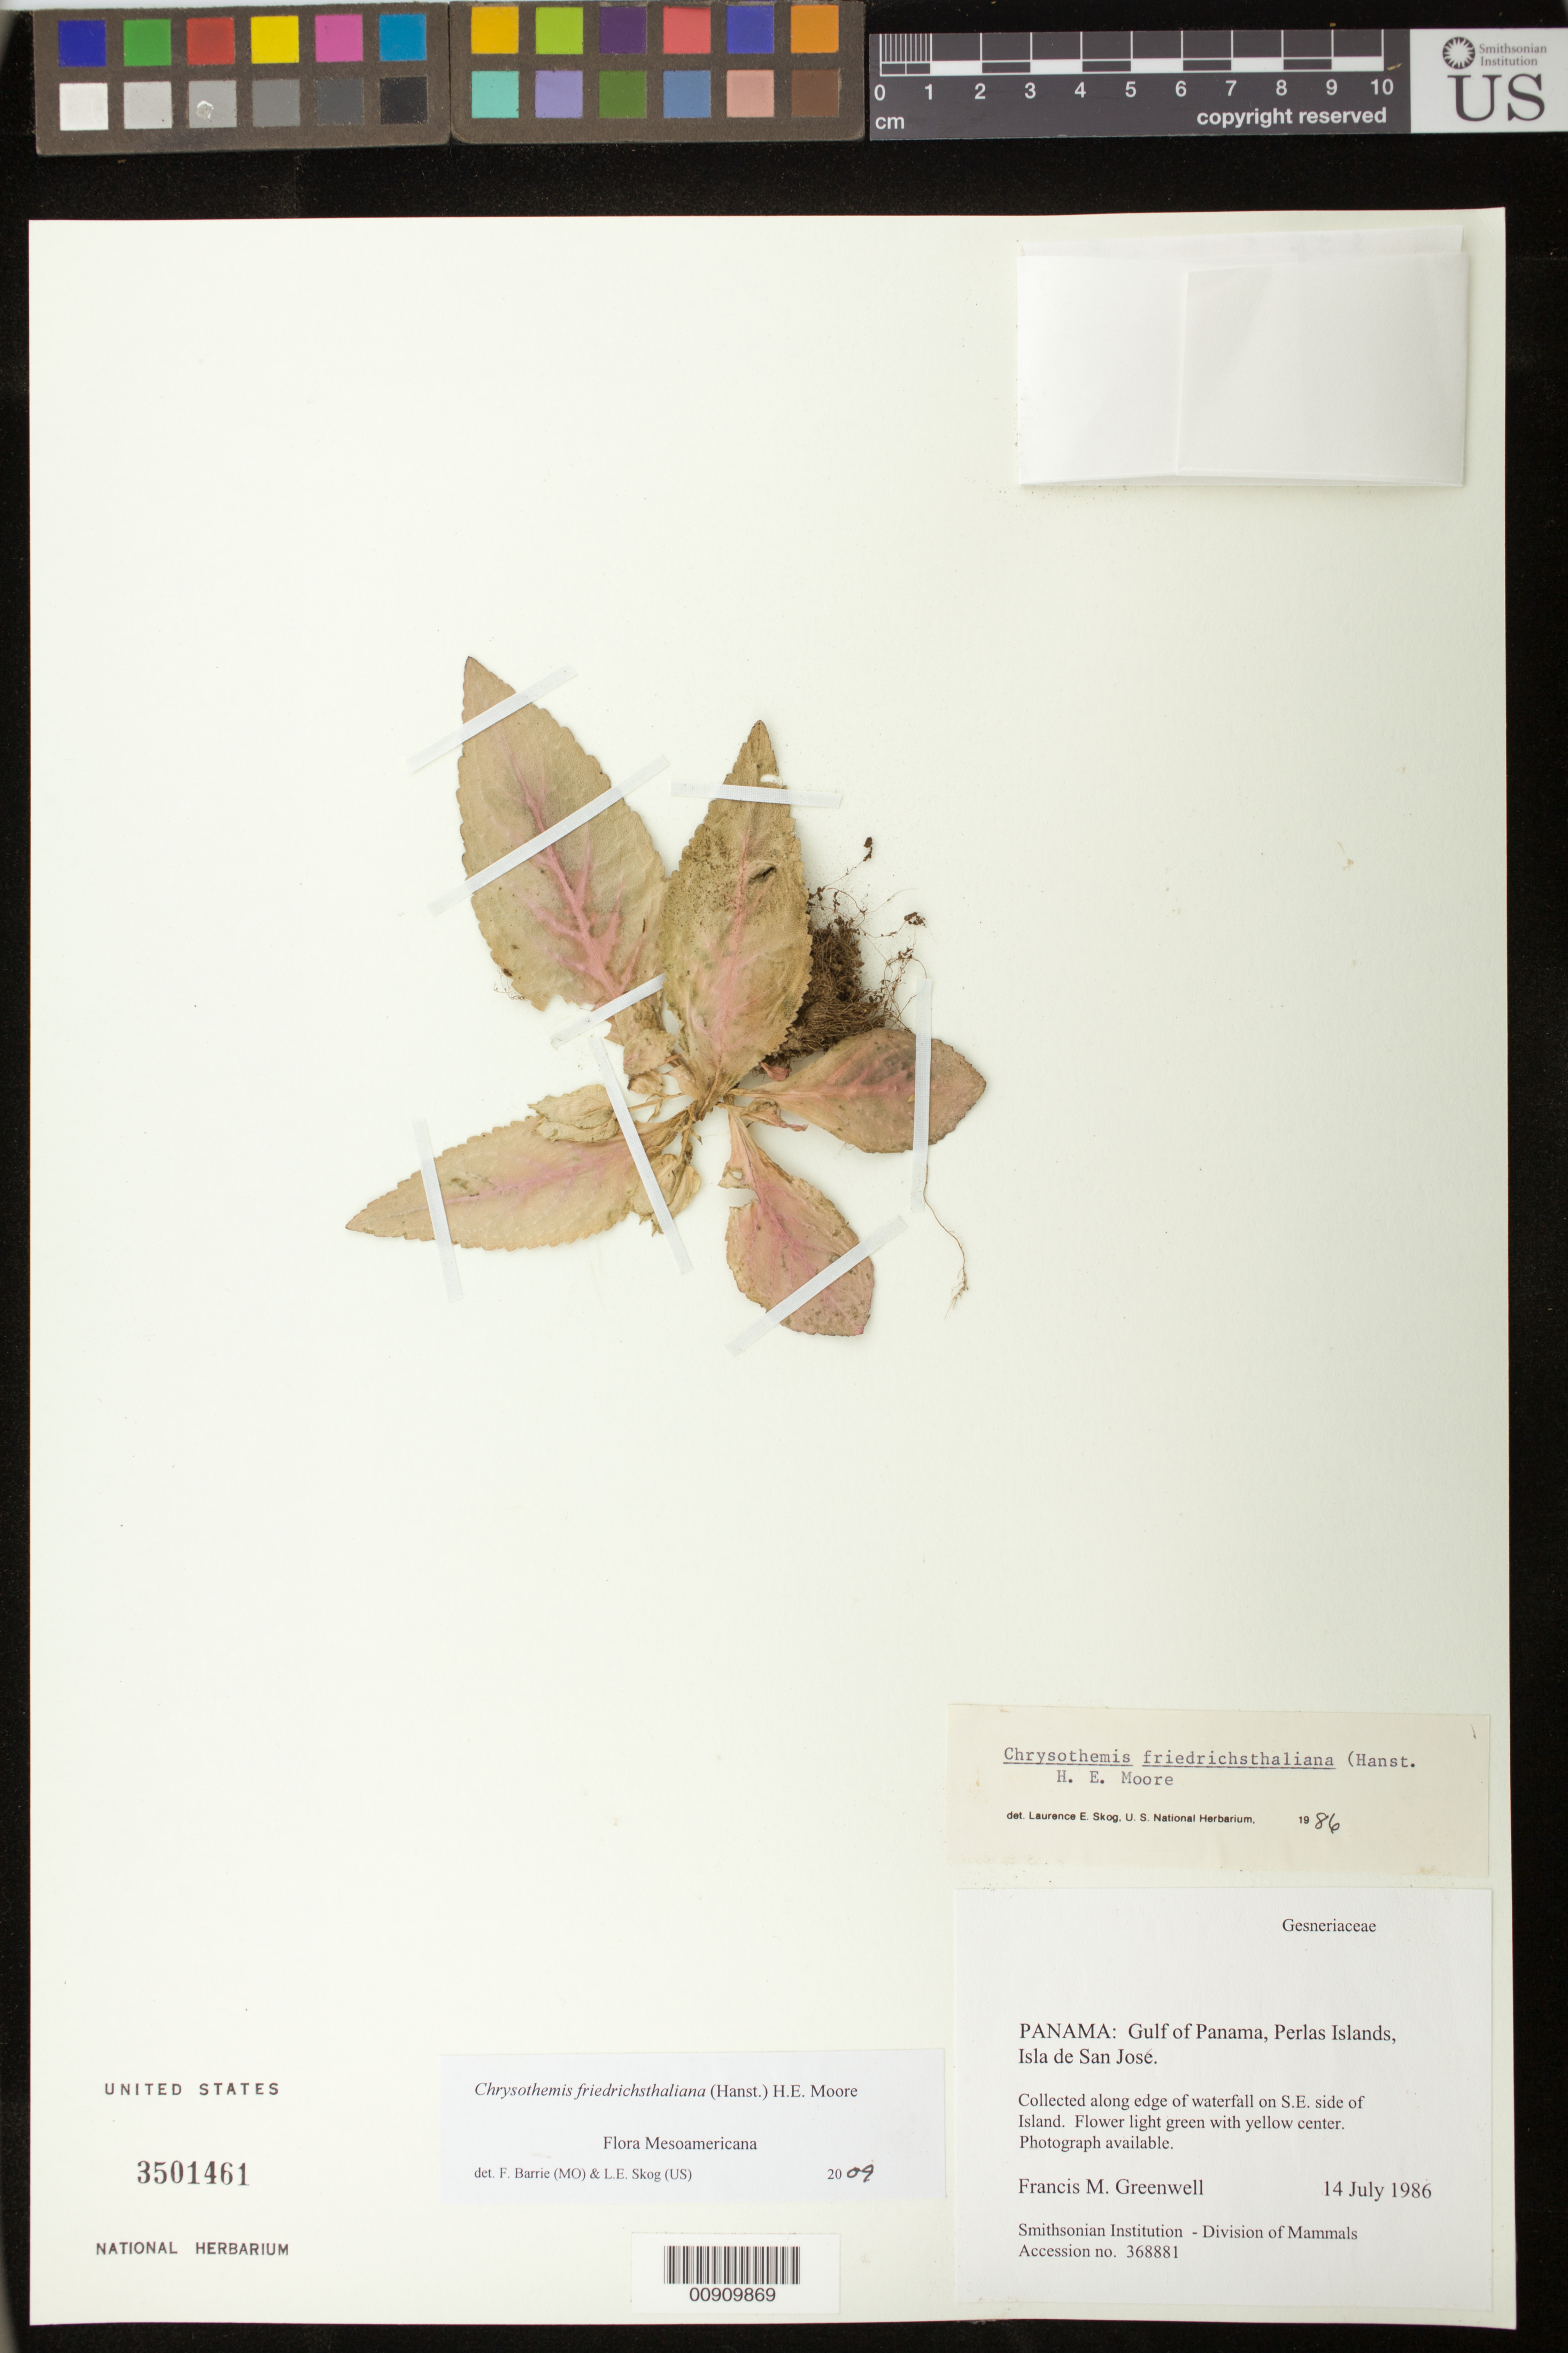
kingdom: Plantae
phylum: Tracheophyta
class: Magnoliopsida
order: Lamiales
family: Gesneriaceae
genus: Chrysothemis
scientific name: Chrysothemis friedrichsthaliana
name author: (Hanst.) H.E. Moore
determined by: Skog, Laurence E.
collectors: F. Greenwell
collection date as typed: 14 Jul 1986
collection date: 1986-07-14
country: Panama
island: San José I.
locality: Gulf of Panama, Perlas Islands, Isla de San José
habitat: Collected along edge of waterfall on S.E. side of island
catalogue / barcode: US 3501461